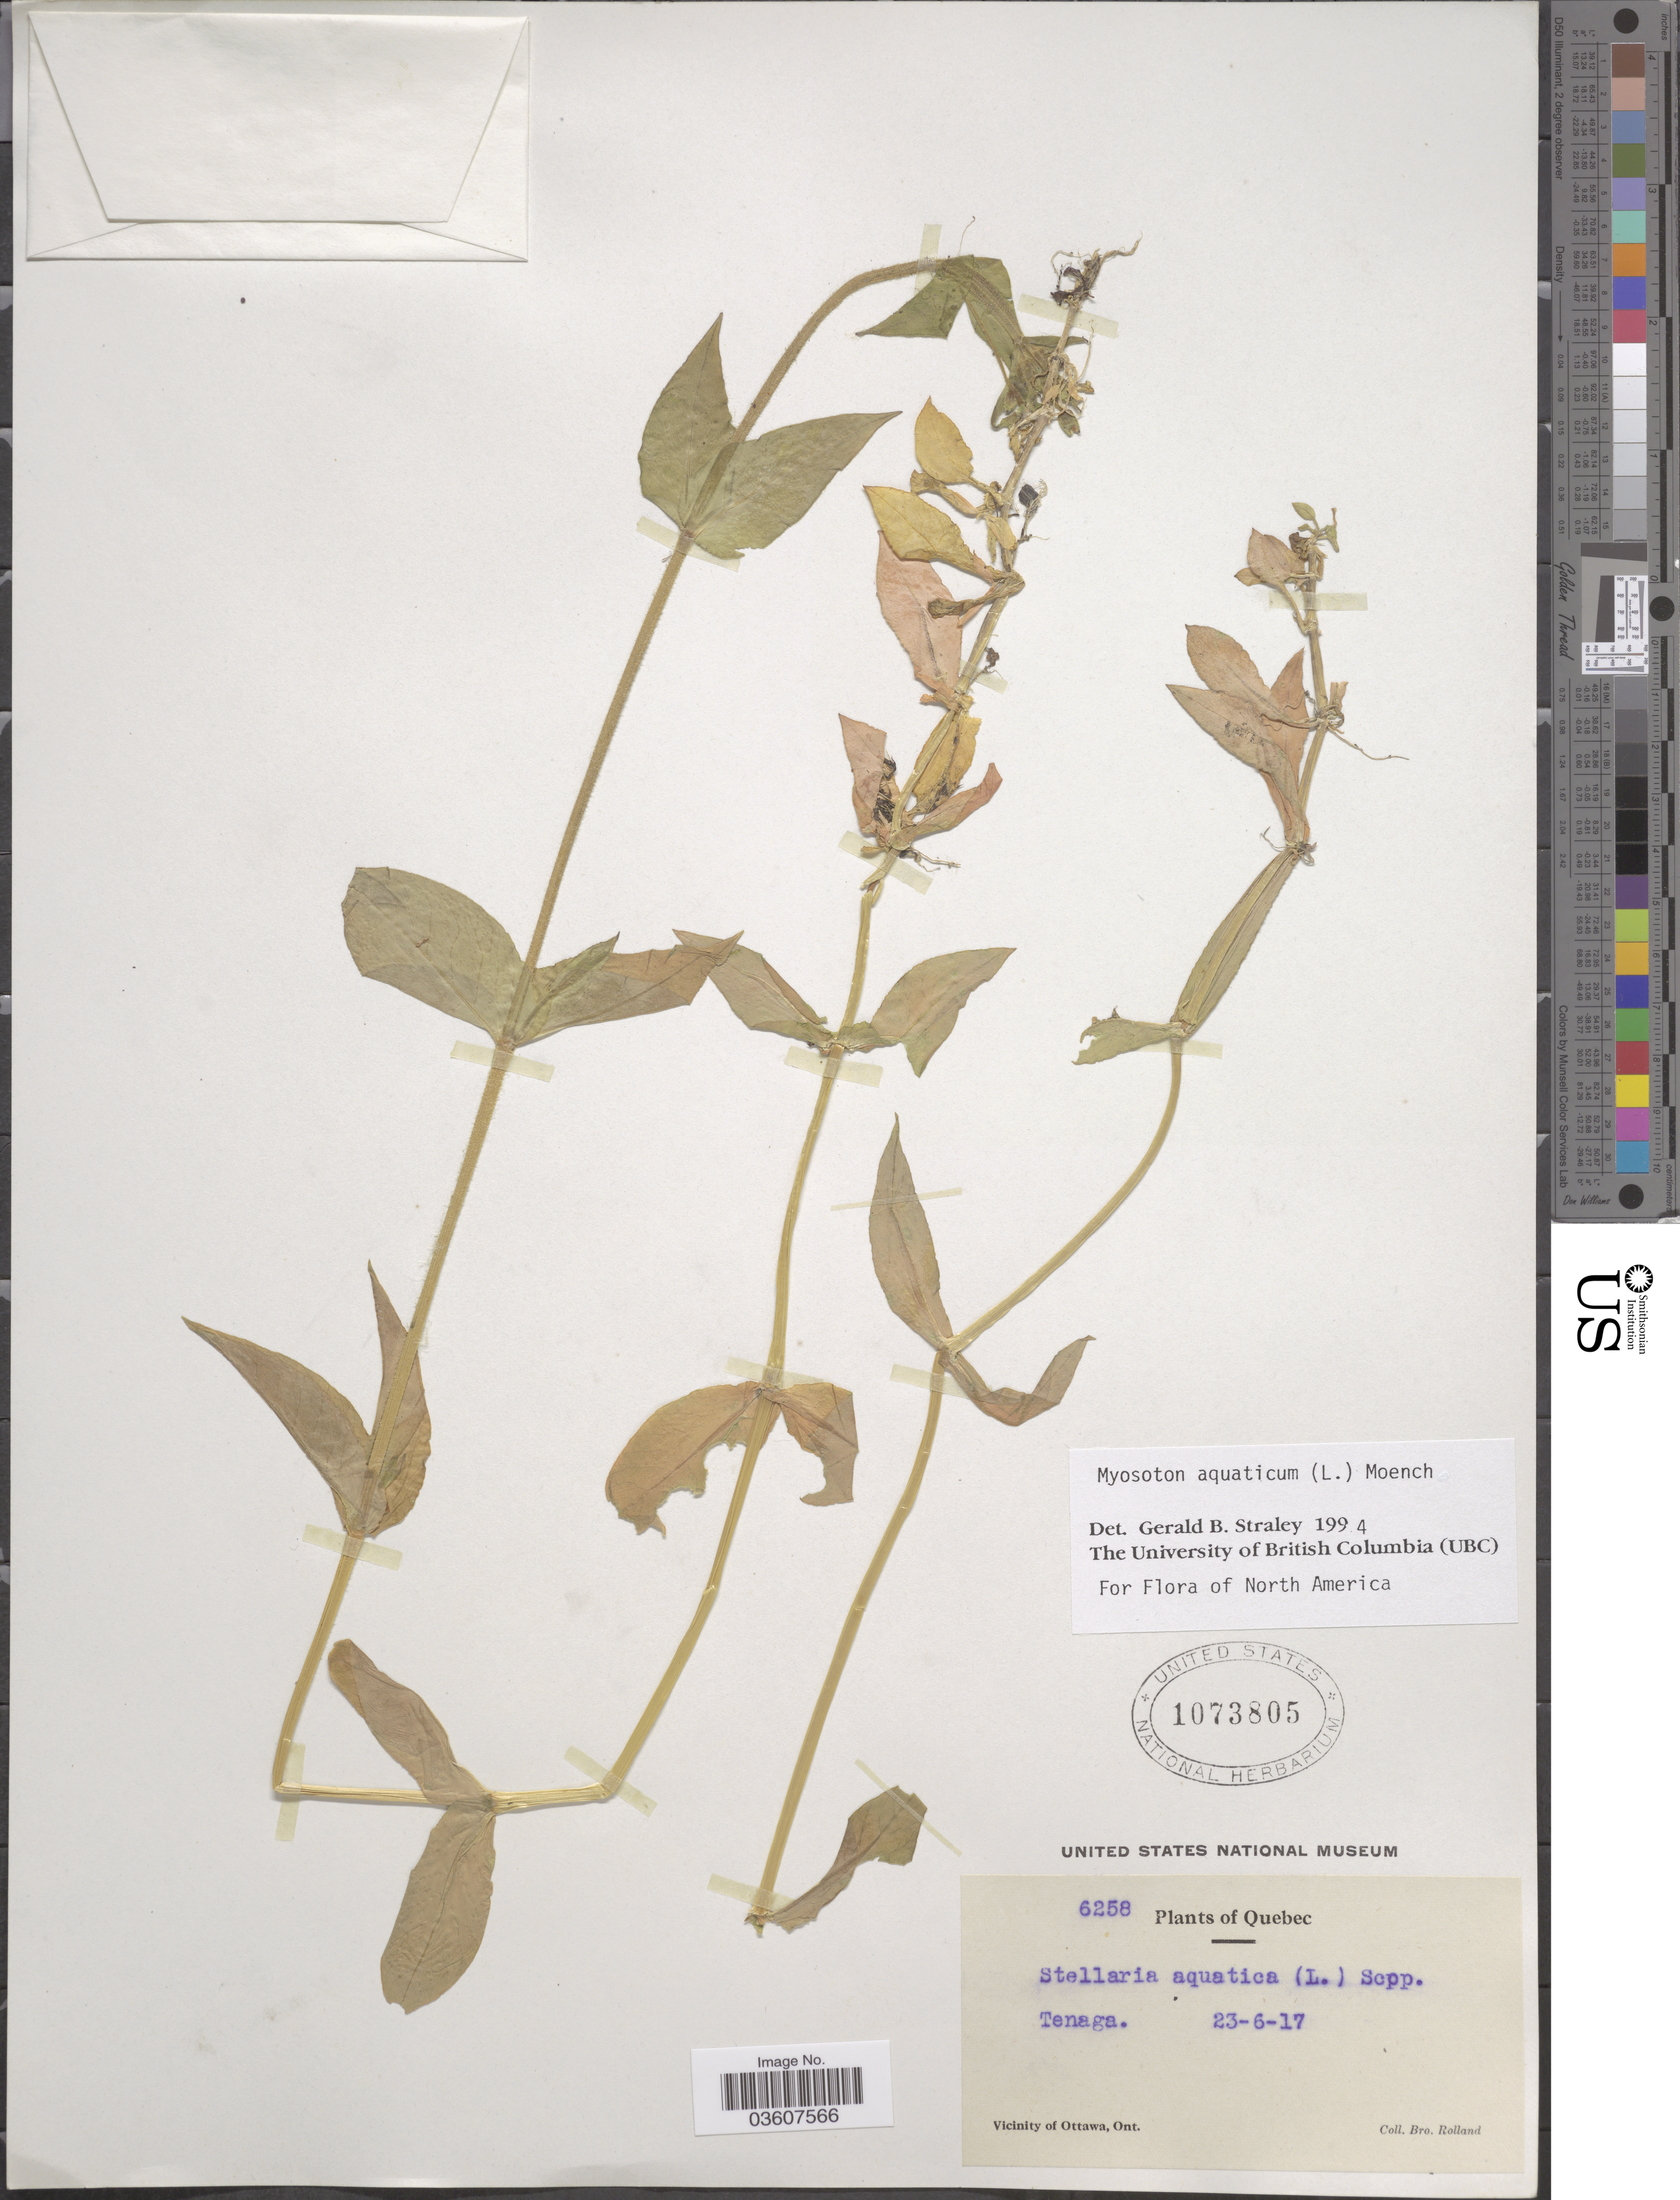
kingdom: Plantae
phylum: Tracheophyta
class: Magnoliopsida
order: Caryophyllales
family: Caryophyllaceae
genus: Stellaria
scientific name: Stellaria aquatica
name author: L.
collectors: B. Rolland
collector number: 6258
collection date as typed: Transcribed d/m/y: 23/6/17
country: Canada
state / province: Ontario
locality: Vicinity of Ottawa. Tenaga.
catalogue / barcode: US 1073805